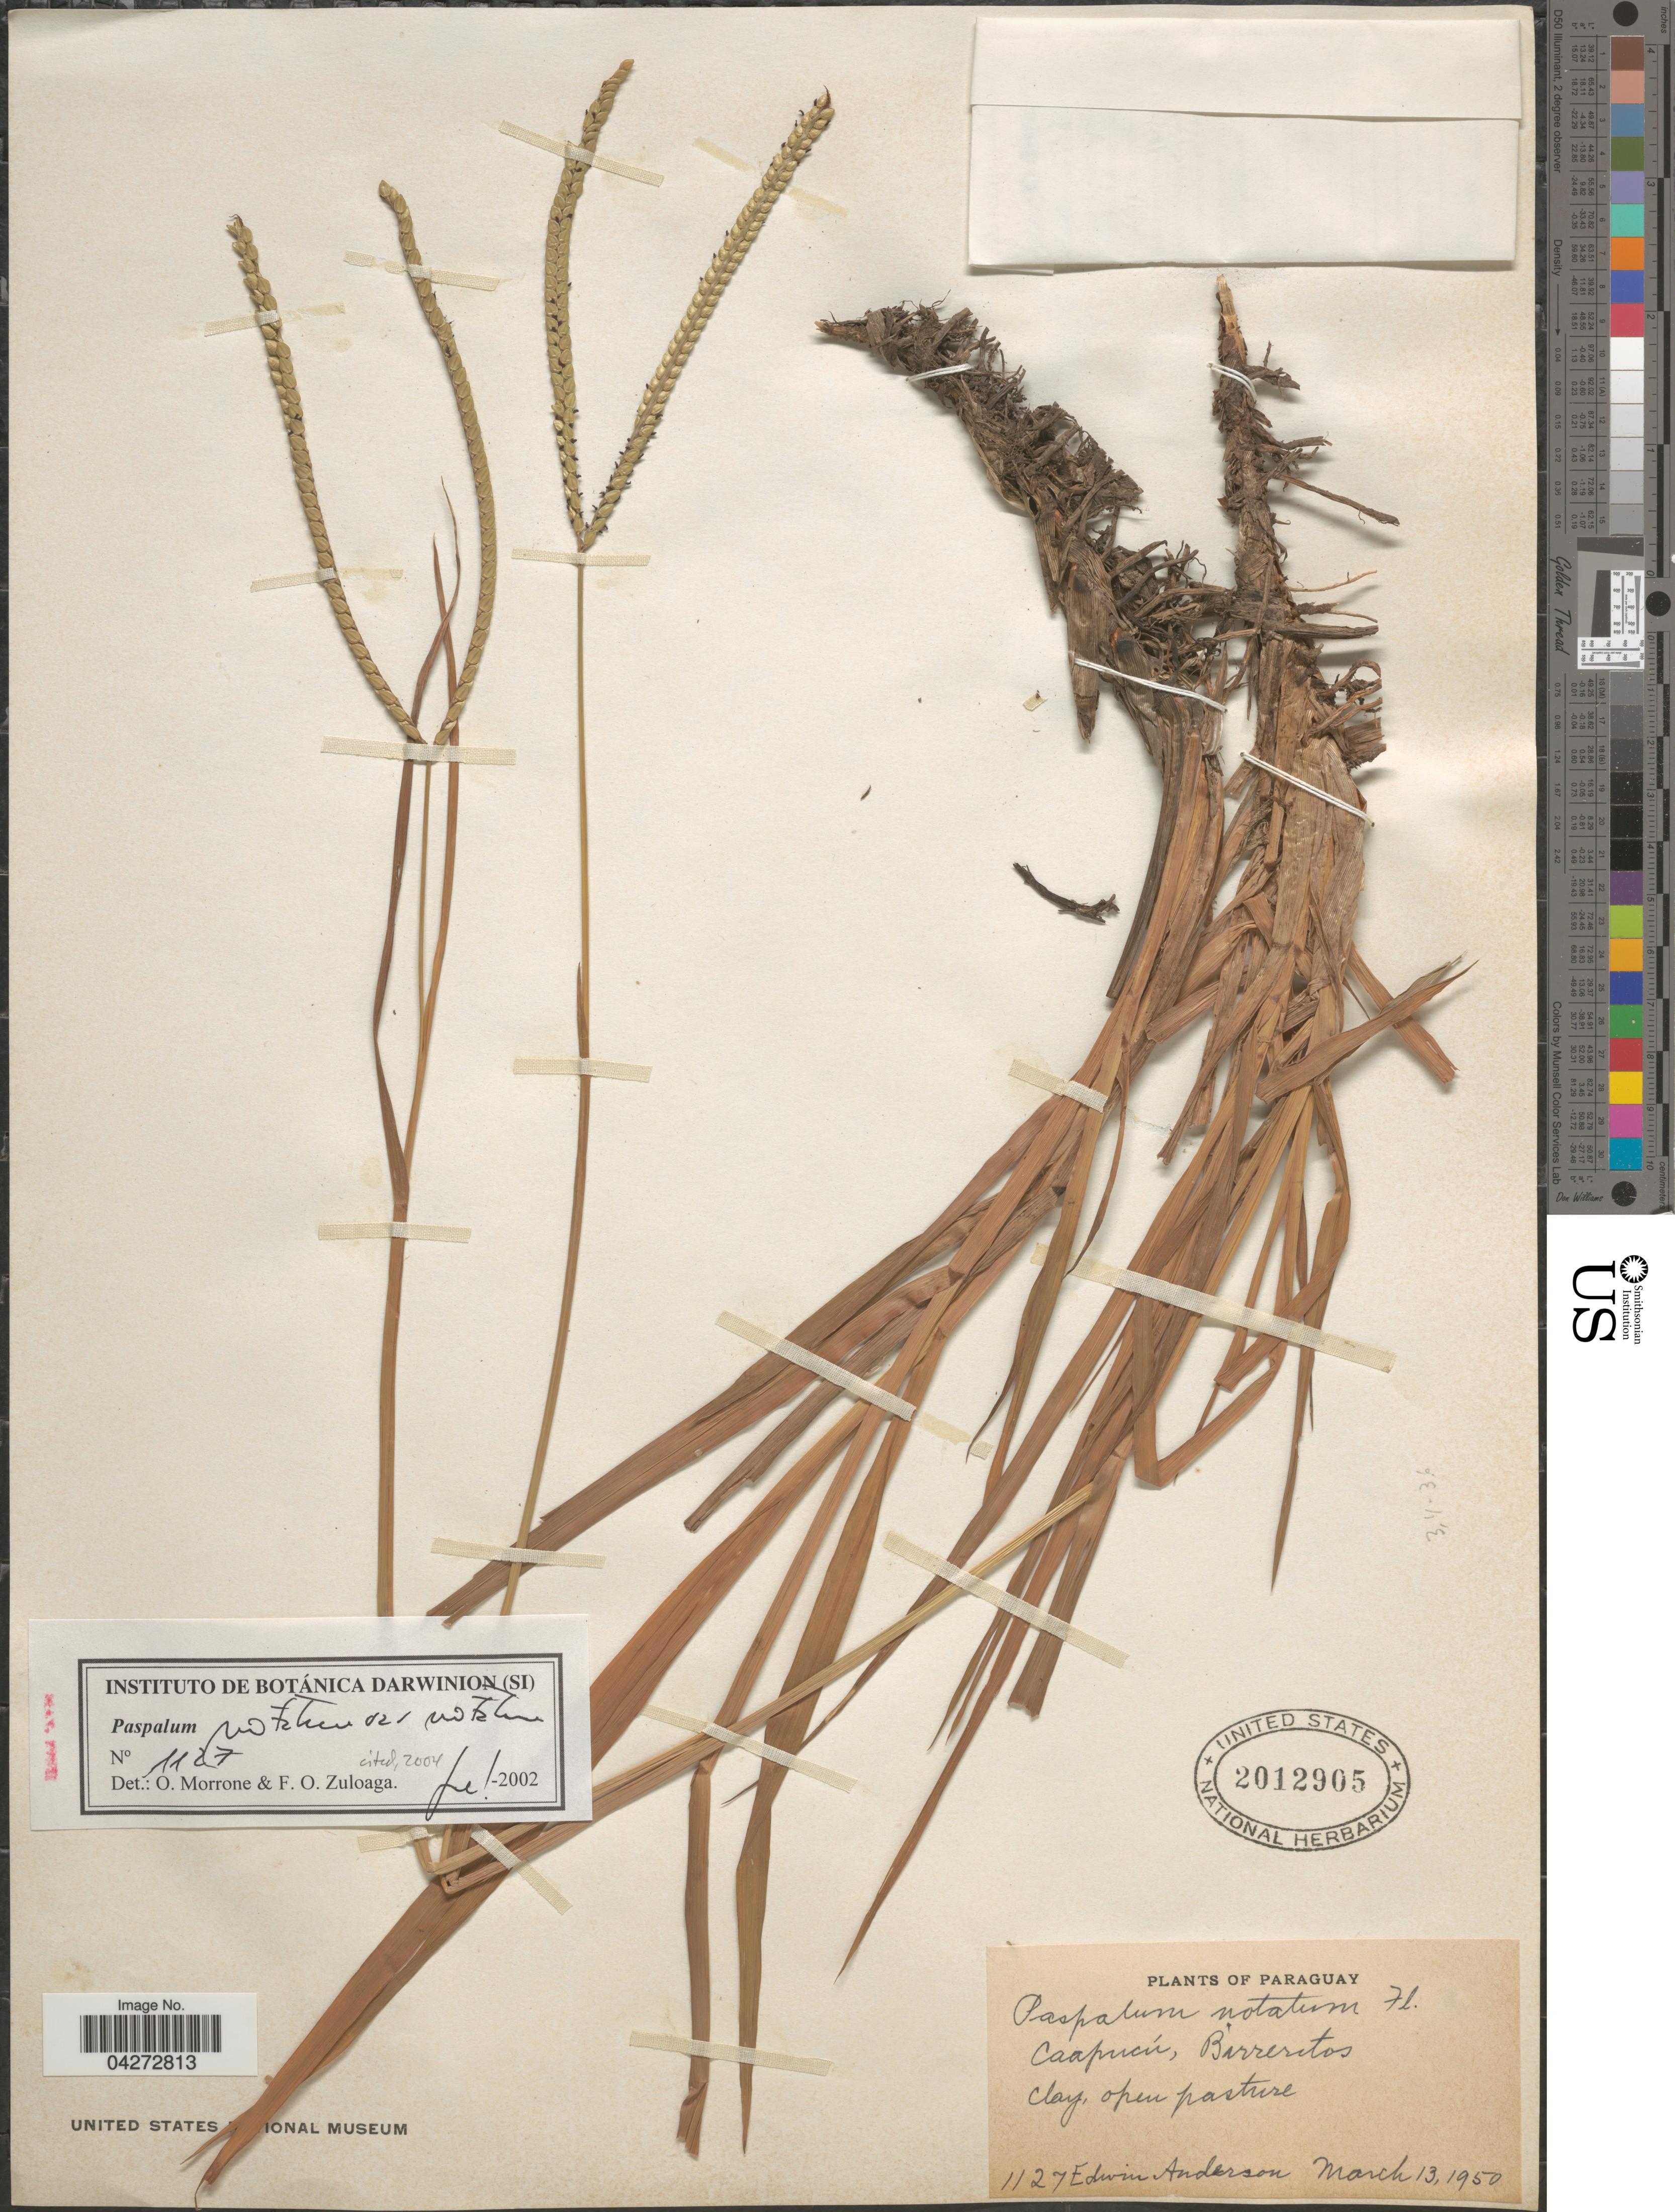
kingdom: Plantae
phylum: Tracheophyta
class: Liliopsida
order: Poales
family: Poaceae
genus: Paspalum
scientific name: Paspalum notatum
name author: Flüggé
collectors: E. Anderson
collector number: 1127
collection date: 1950-03-13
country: Paraguay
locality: Caapucé, Barreritos.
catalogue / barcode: US 2012905